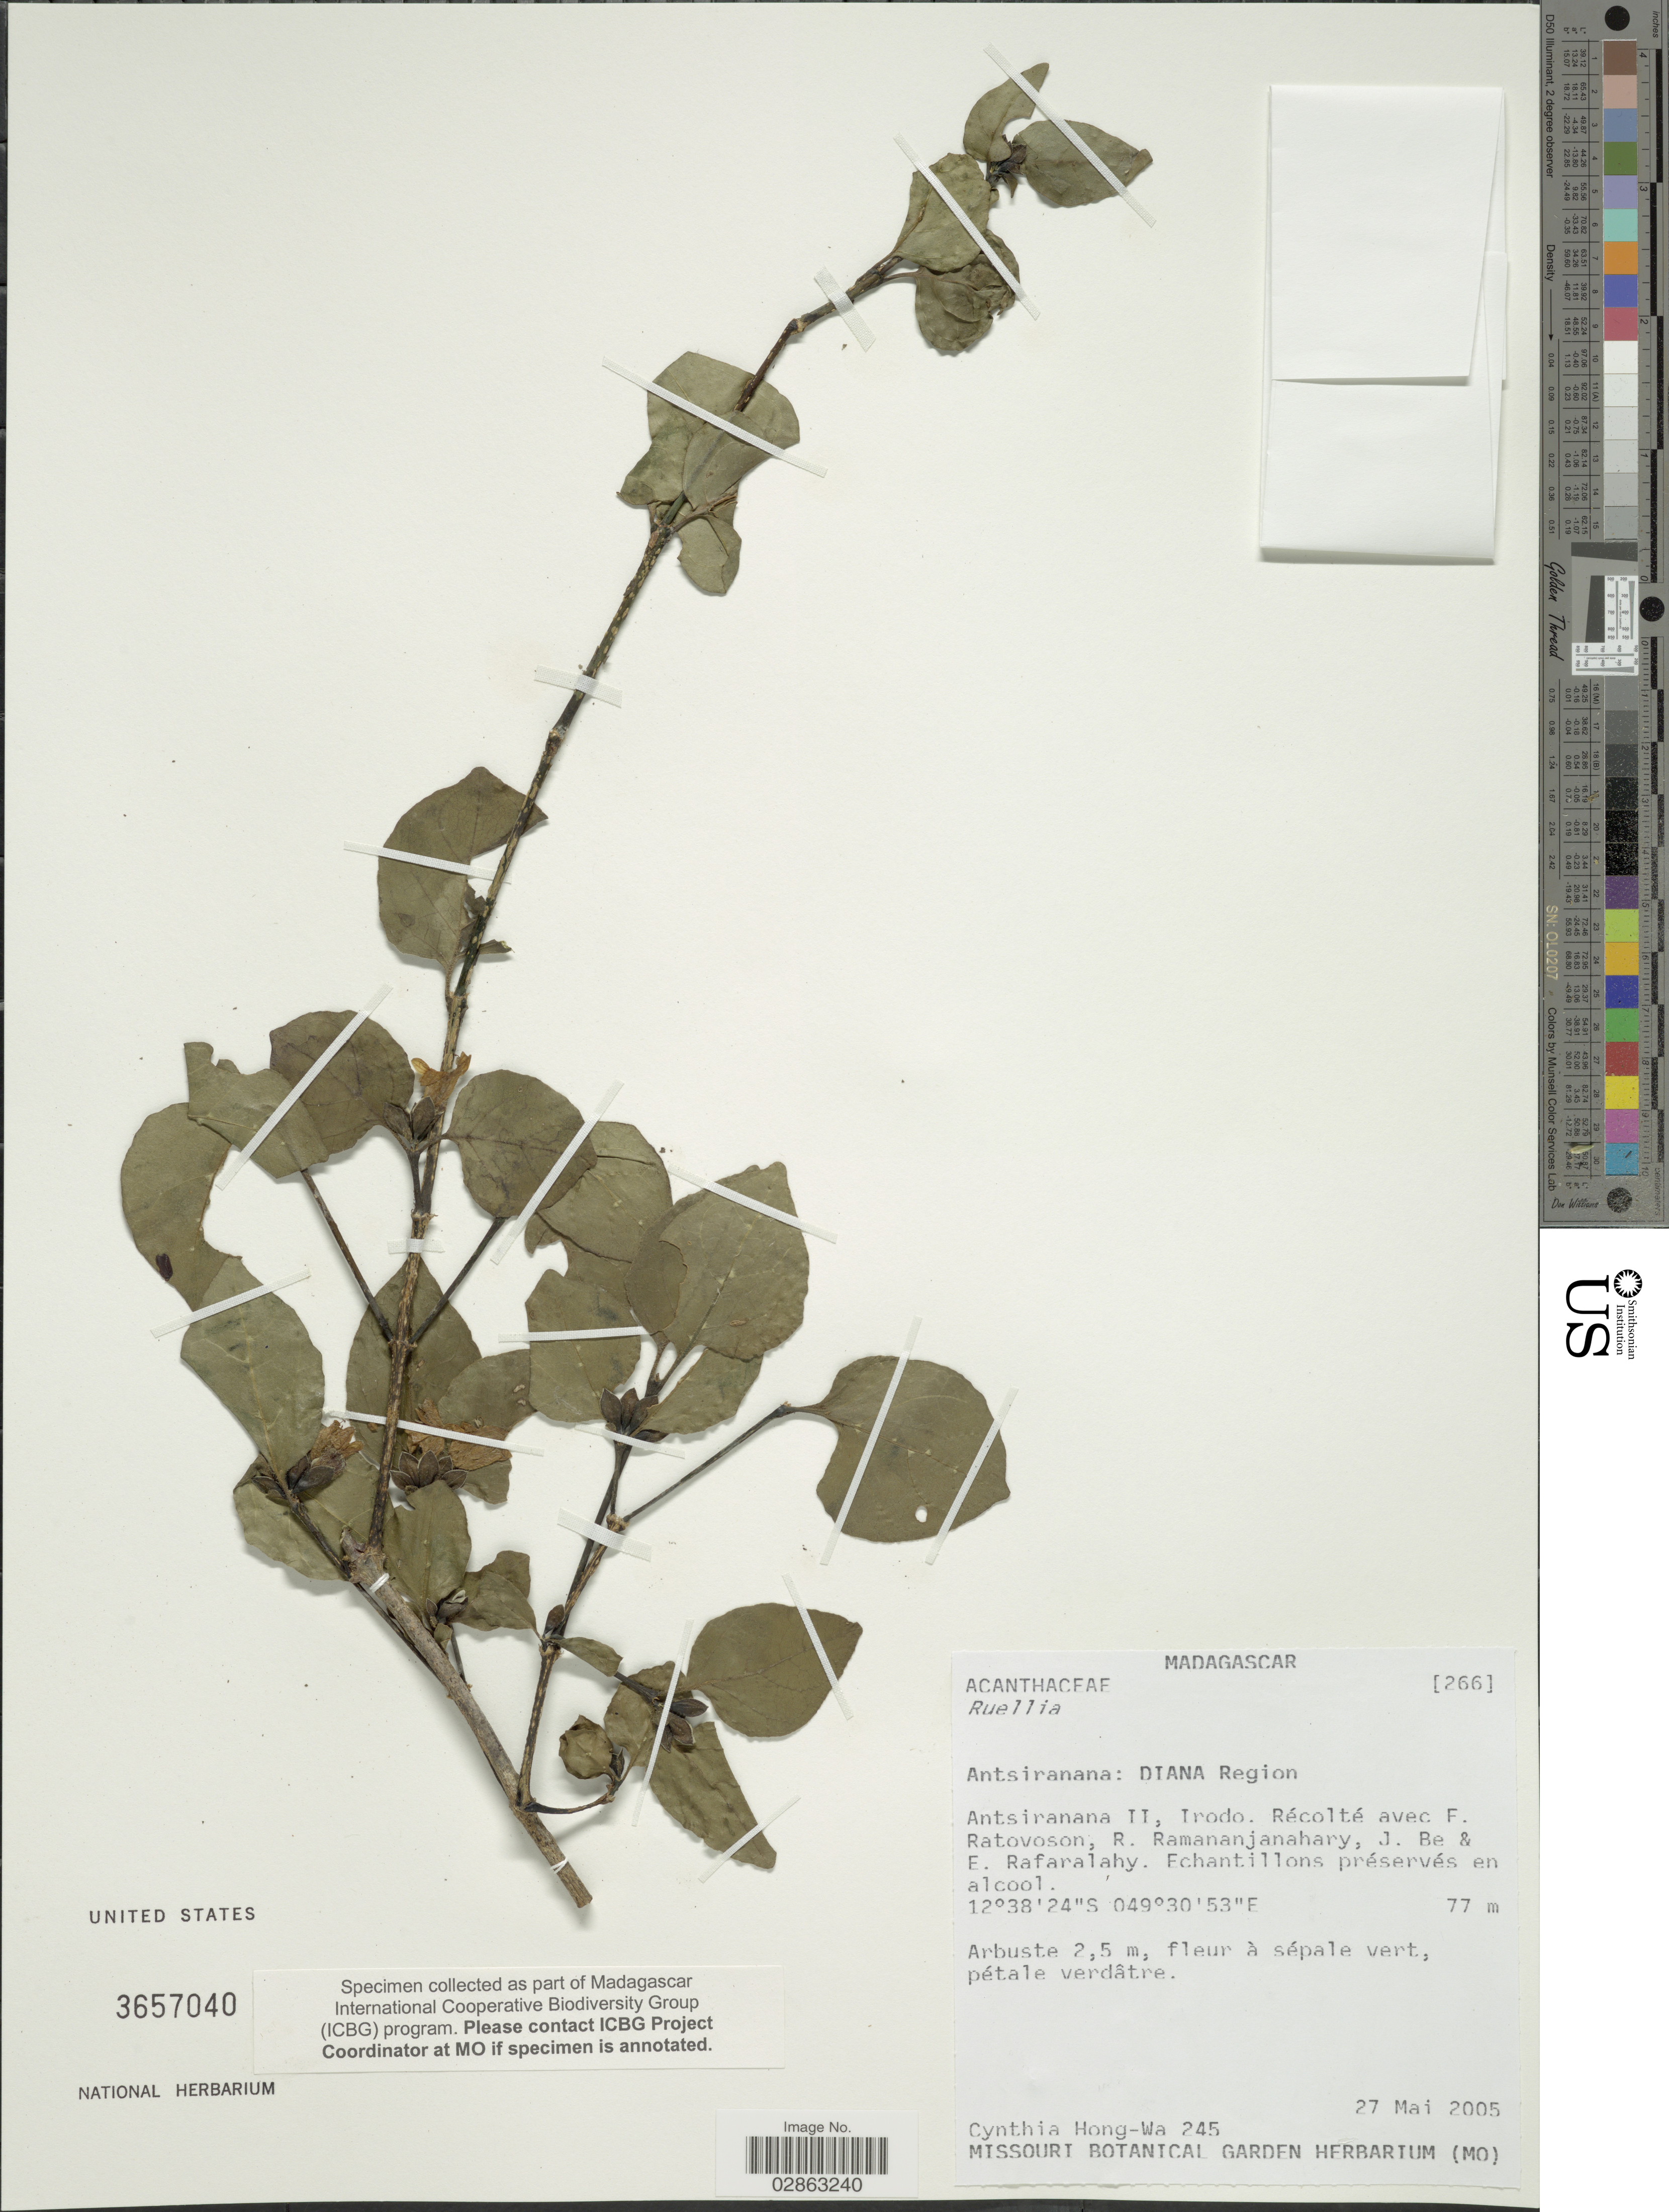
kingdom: Plantae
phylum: Tracheophyta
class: Magnoliopsida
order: Lamiales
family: Acanthaceae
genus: Ruellia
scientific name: Ruellia sp.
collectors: C. Hong-Wa, F. Ratovoson, R. Ramananjanahary, J. Be & E. Rafaralahy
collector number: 245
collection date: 2005-05-27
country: Madagascar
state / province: Diana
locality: Diana Region. Antsiranana II, Irodo.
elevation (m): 77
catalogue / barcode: US 3657040